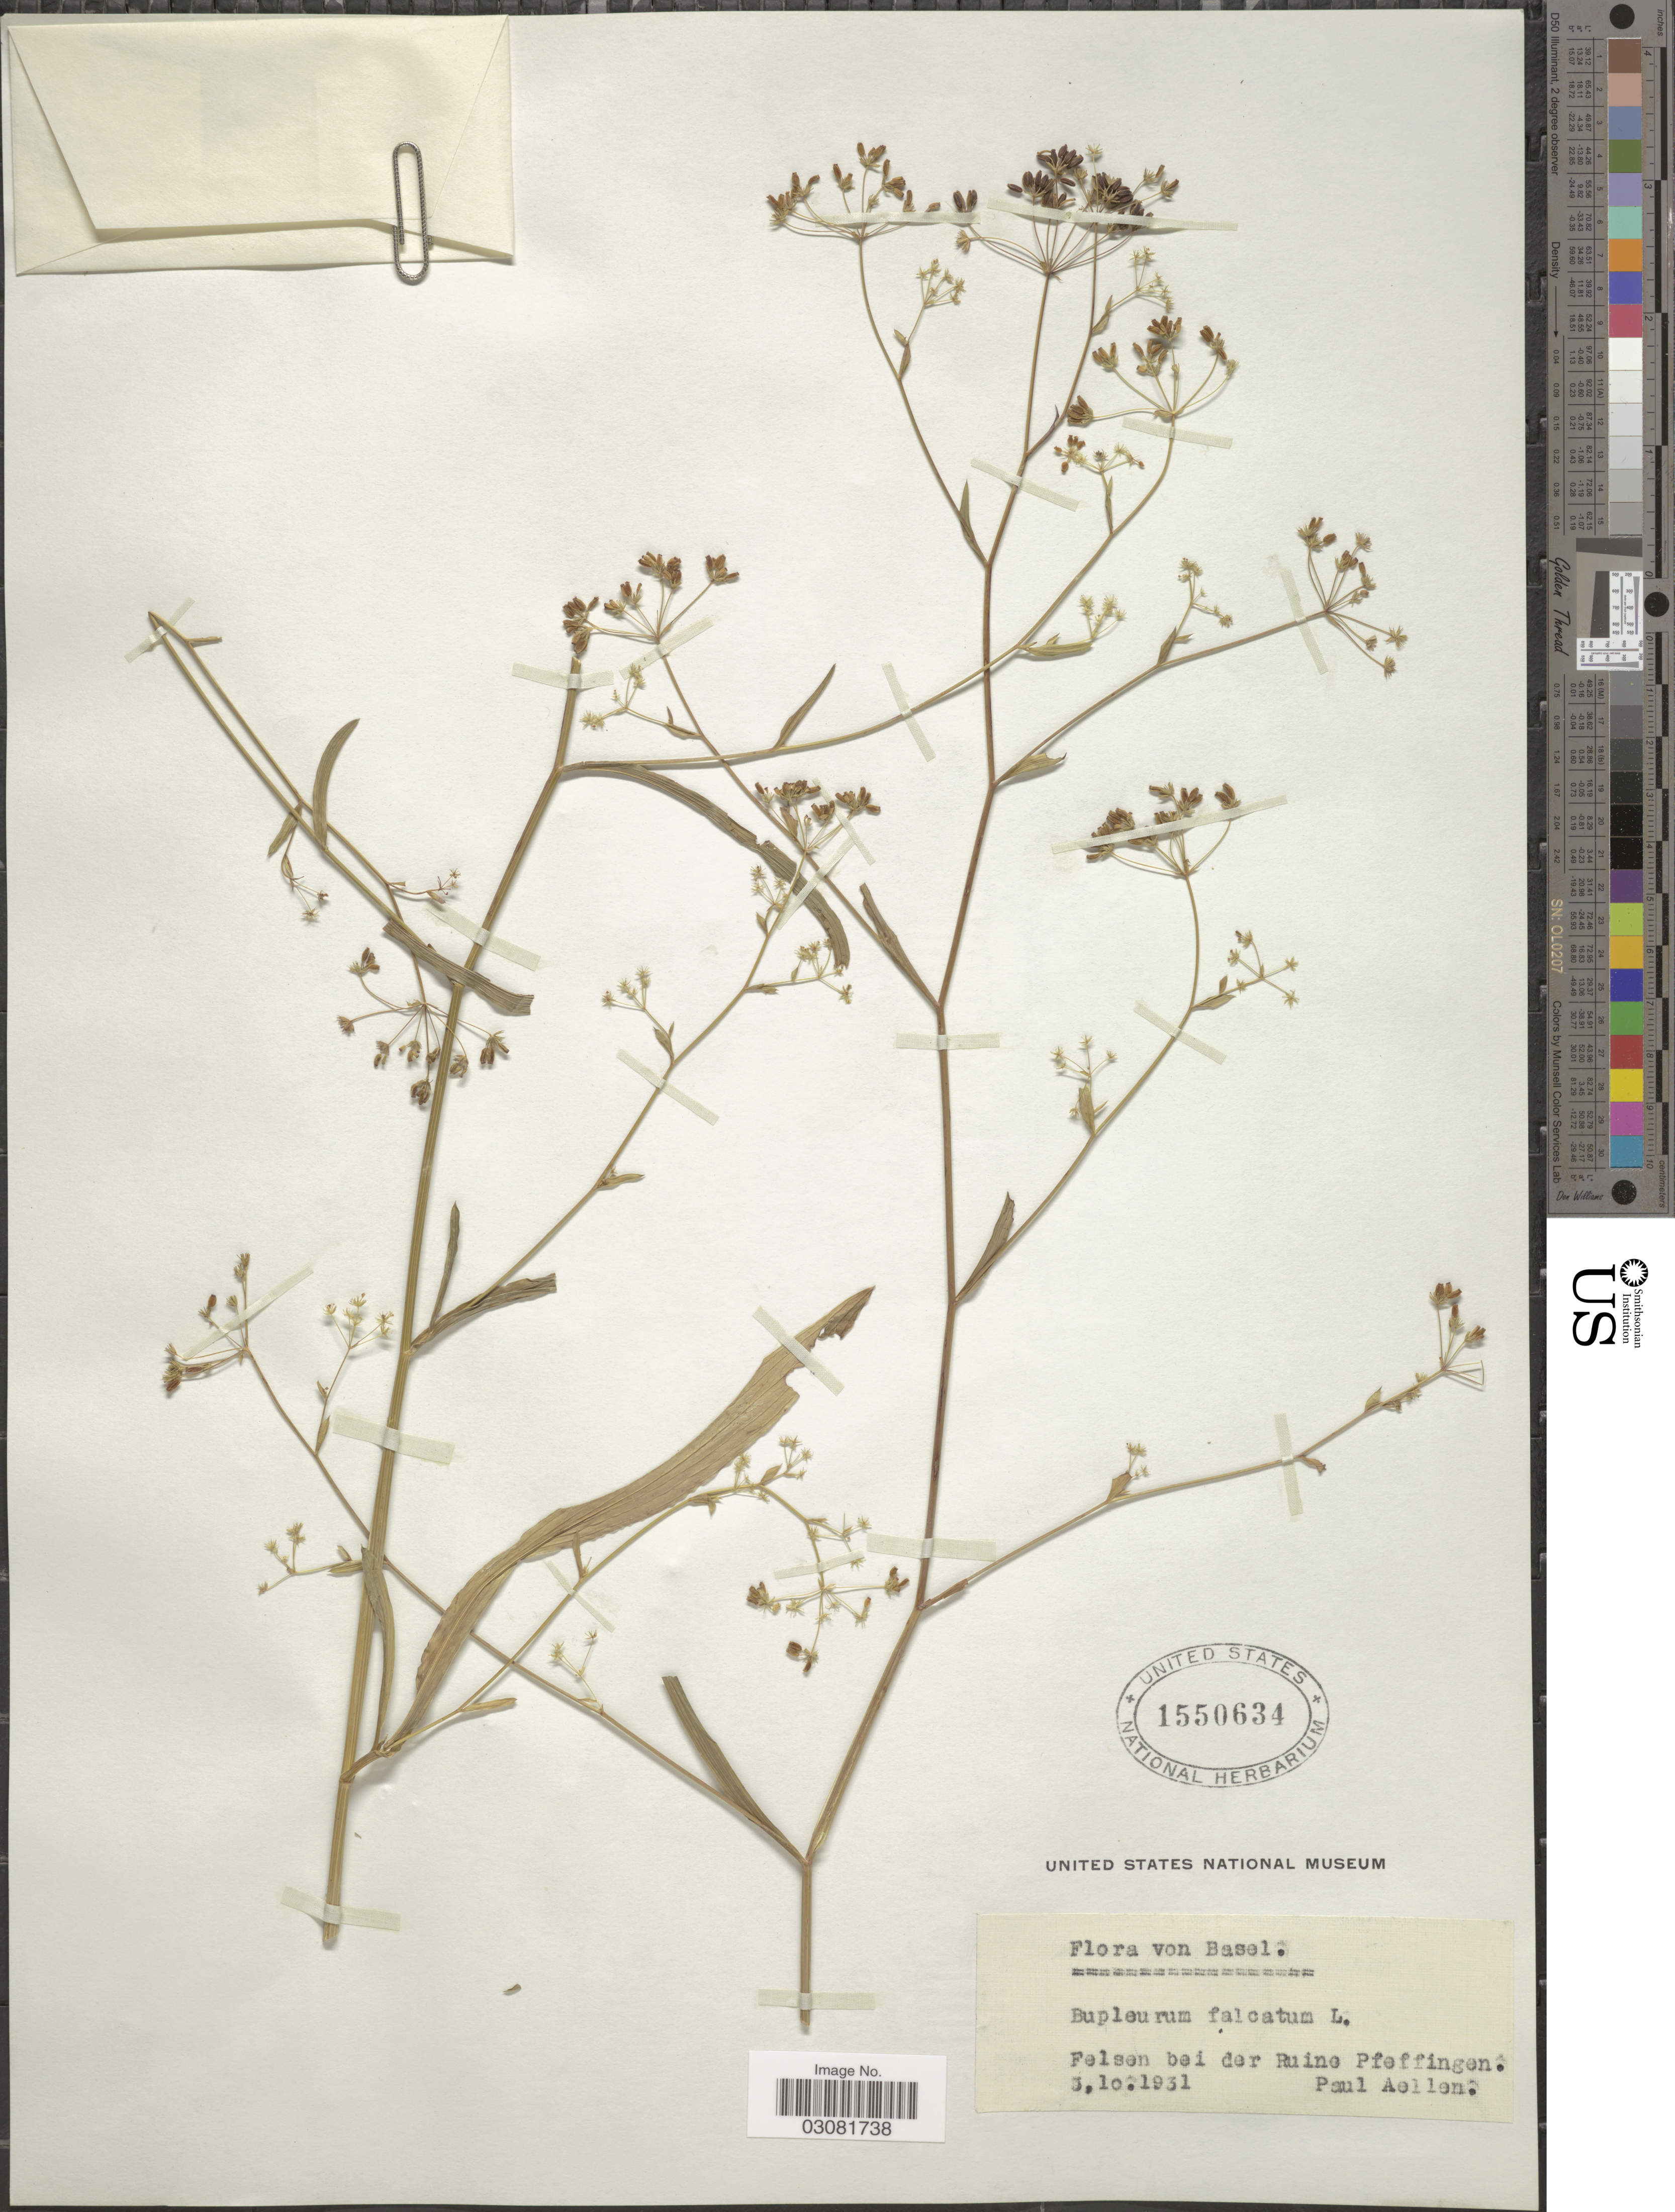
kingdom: Plantae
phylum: Tracheophyta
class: Magnoliopsida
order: Apiales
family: Apiaceae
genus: Bupleurum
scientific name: Bupleurum falcatum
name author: L.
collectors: P. Aellen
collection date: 1931-10-03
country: Switzerland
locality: Von Basel, Felsen bei der Ruine Pfeffingen.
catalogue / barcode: US 1550634